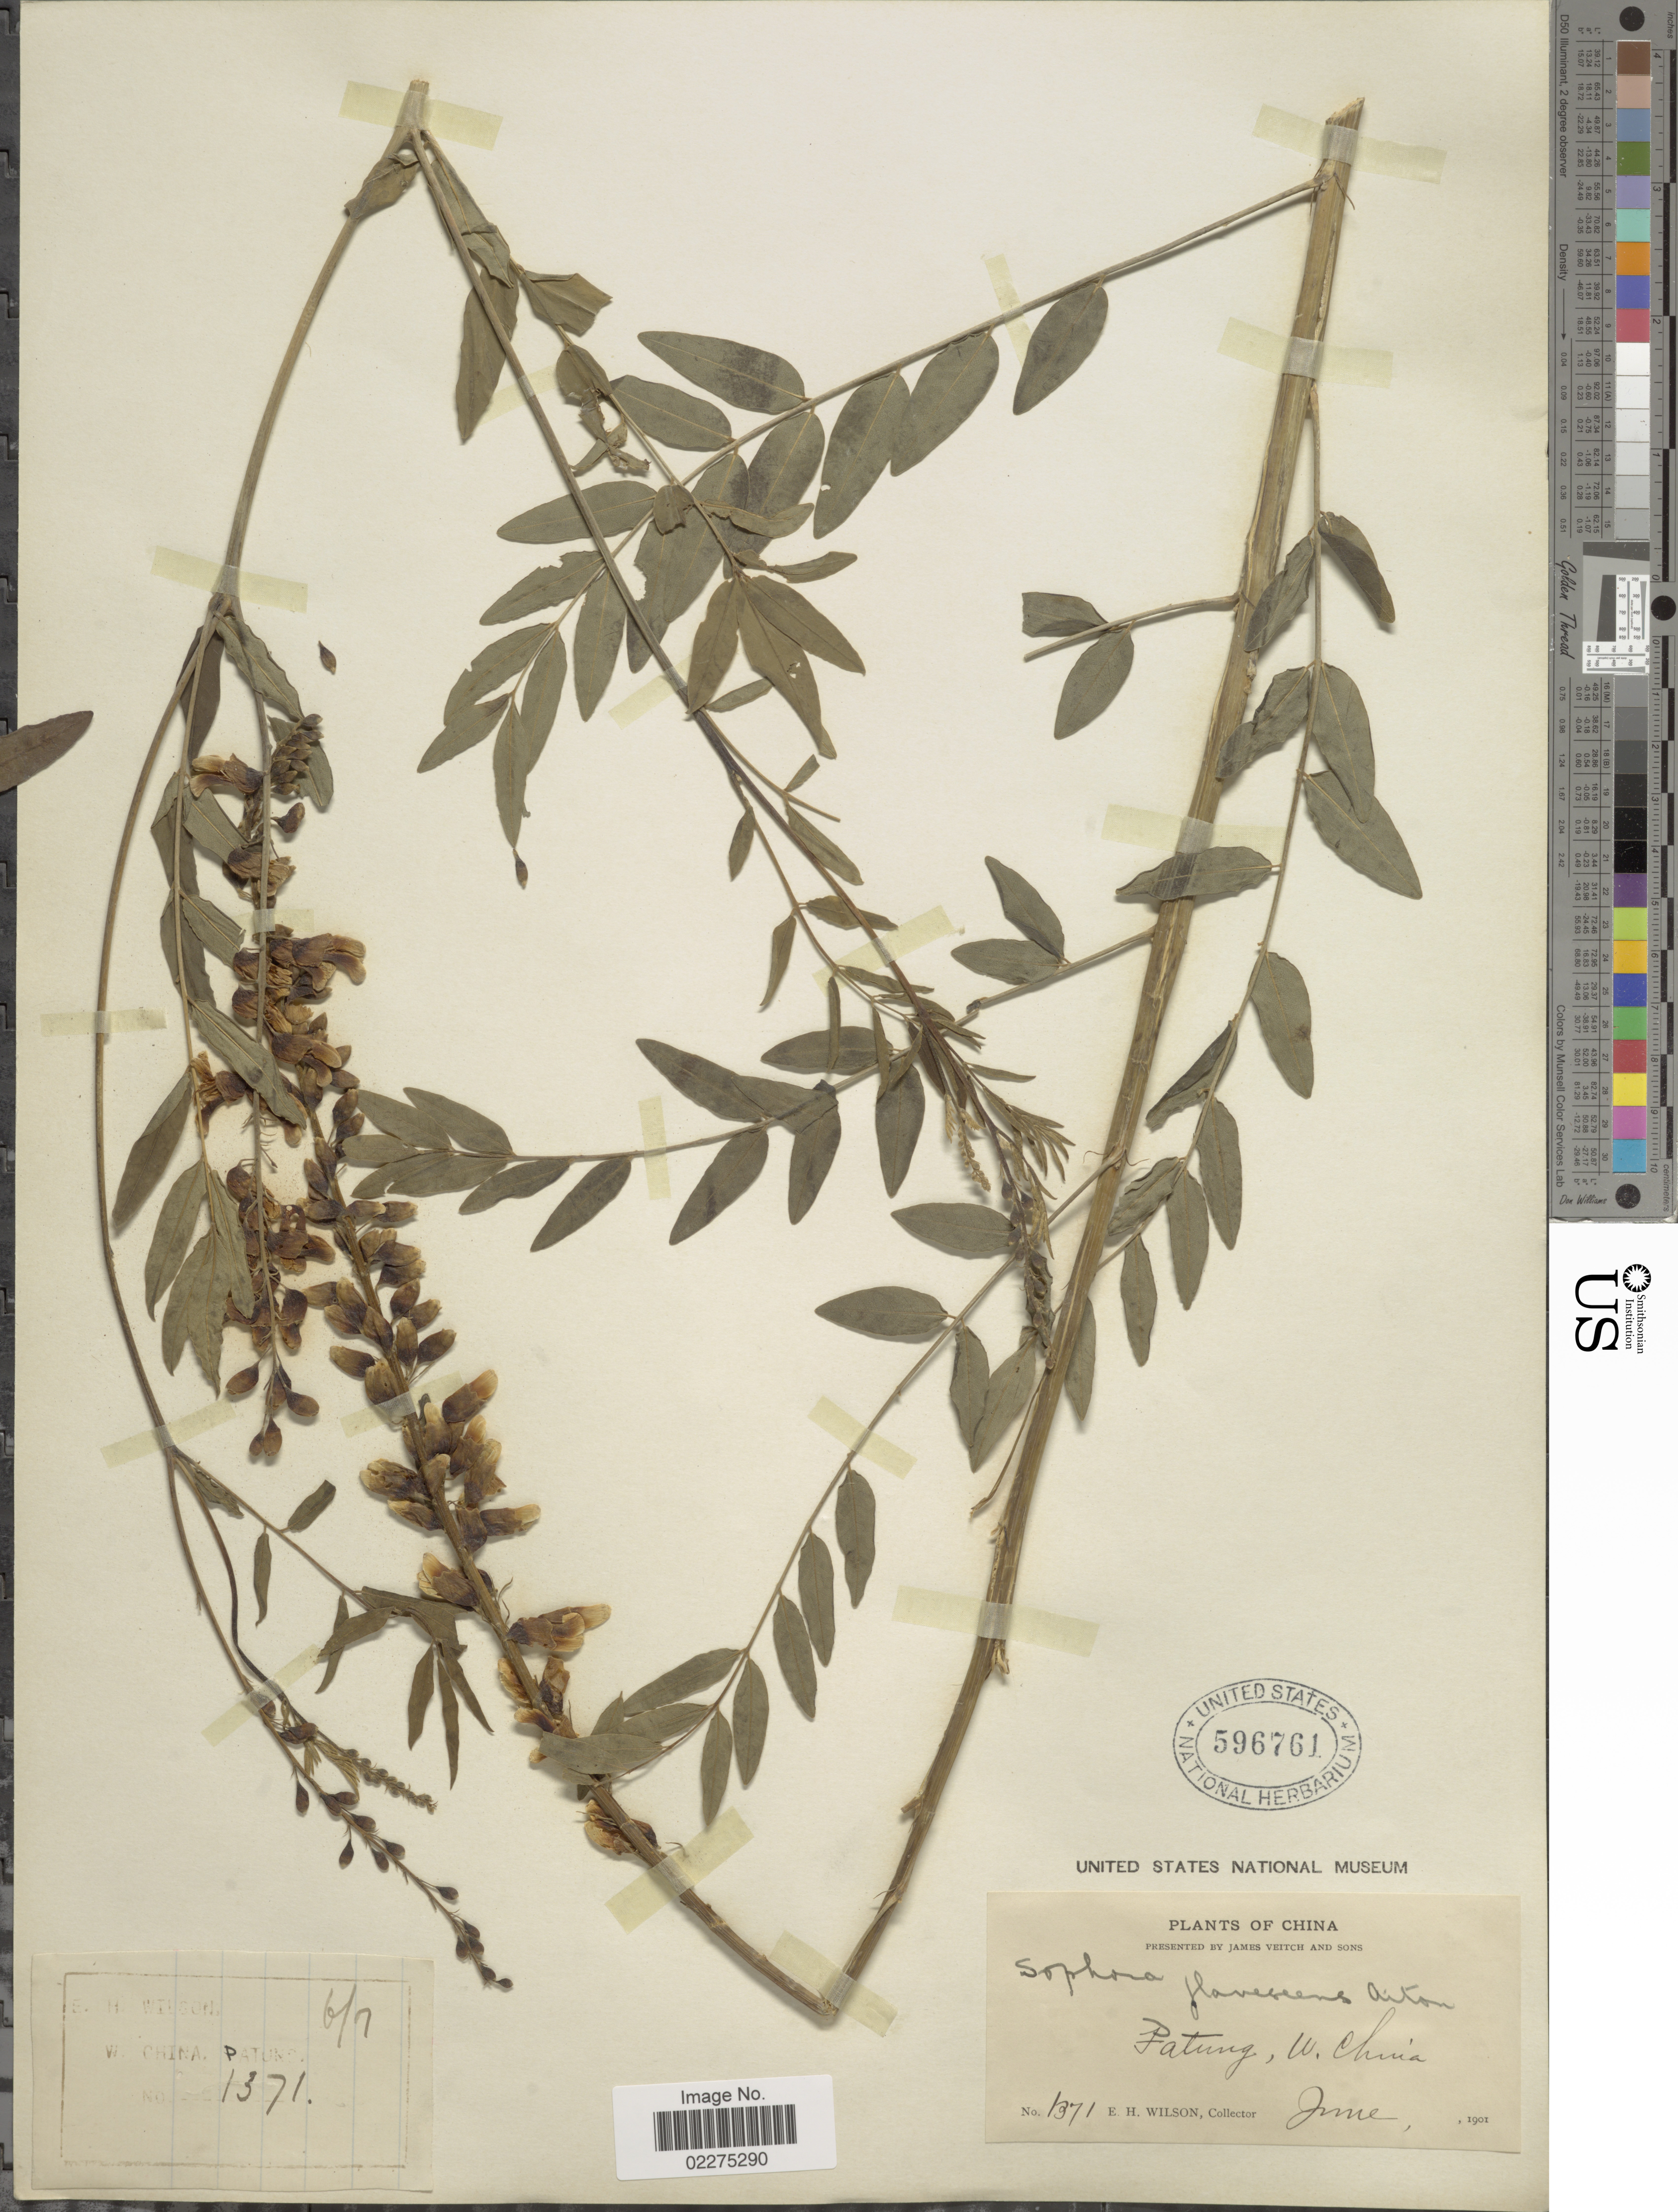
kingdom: Plantae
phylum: Tracheophyta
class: Magnoliopsida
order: Fabales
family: Fabaceae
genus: Sophora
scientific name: Sophora flavescens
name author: Aiton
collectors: E. Wilson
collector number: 1371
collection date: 1901-06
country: China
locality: Patung, W. China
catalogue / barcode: US 596791